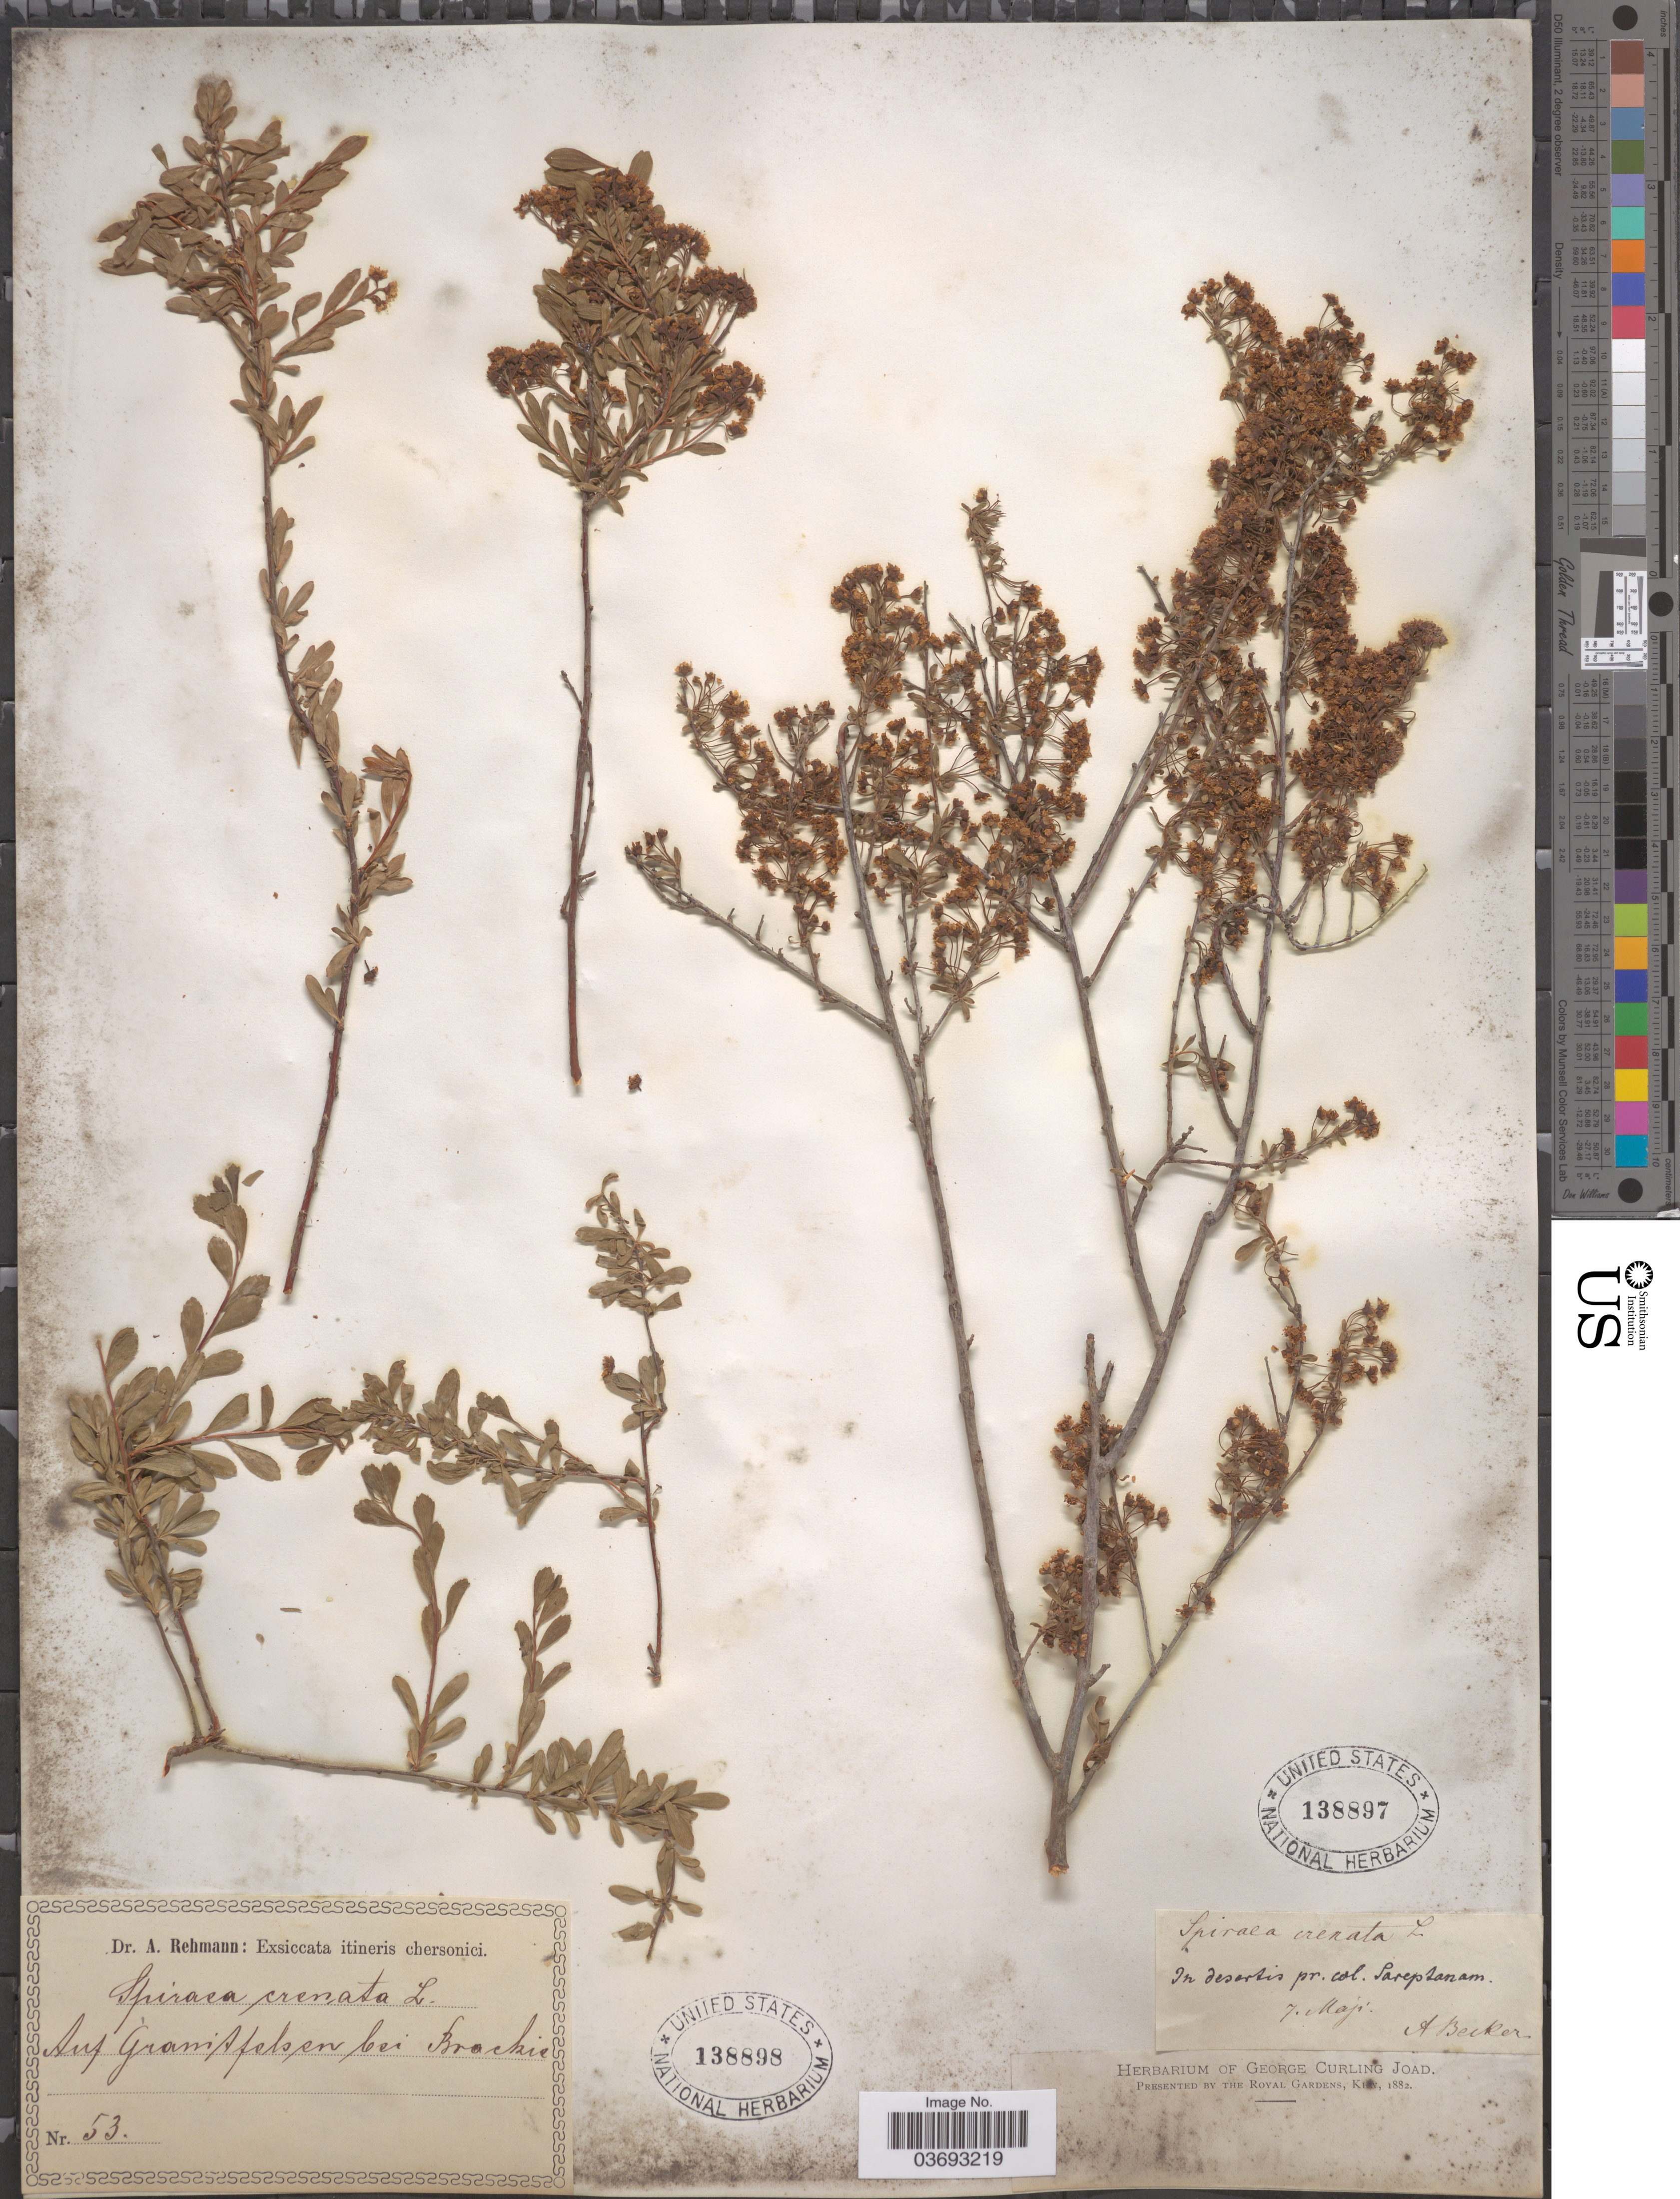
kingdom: Plantae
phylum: Tracheophyta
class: Magnoliopsida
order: Rosales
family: Rosaceae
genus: Spiraea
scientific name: Spiraea crenata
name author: L.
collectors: A. Rehmann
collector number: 53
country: Ukraine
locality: Itineris chersonici. Auf Grani Afolsen bei Brochis. [interpreted]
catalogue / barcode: US 138898